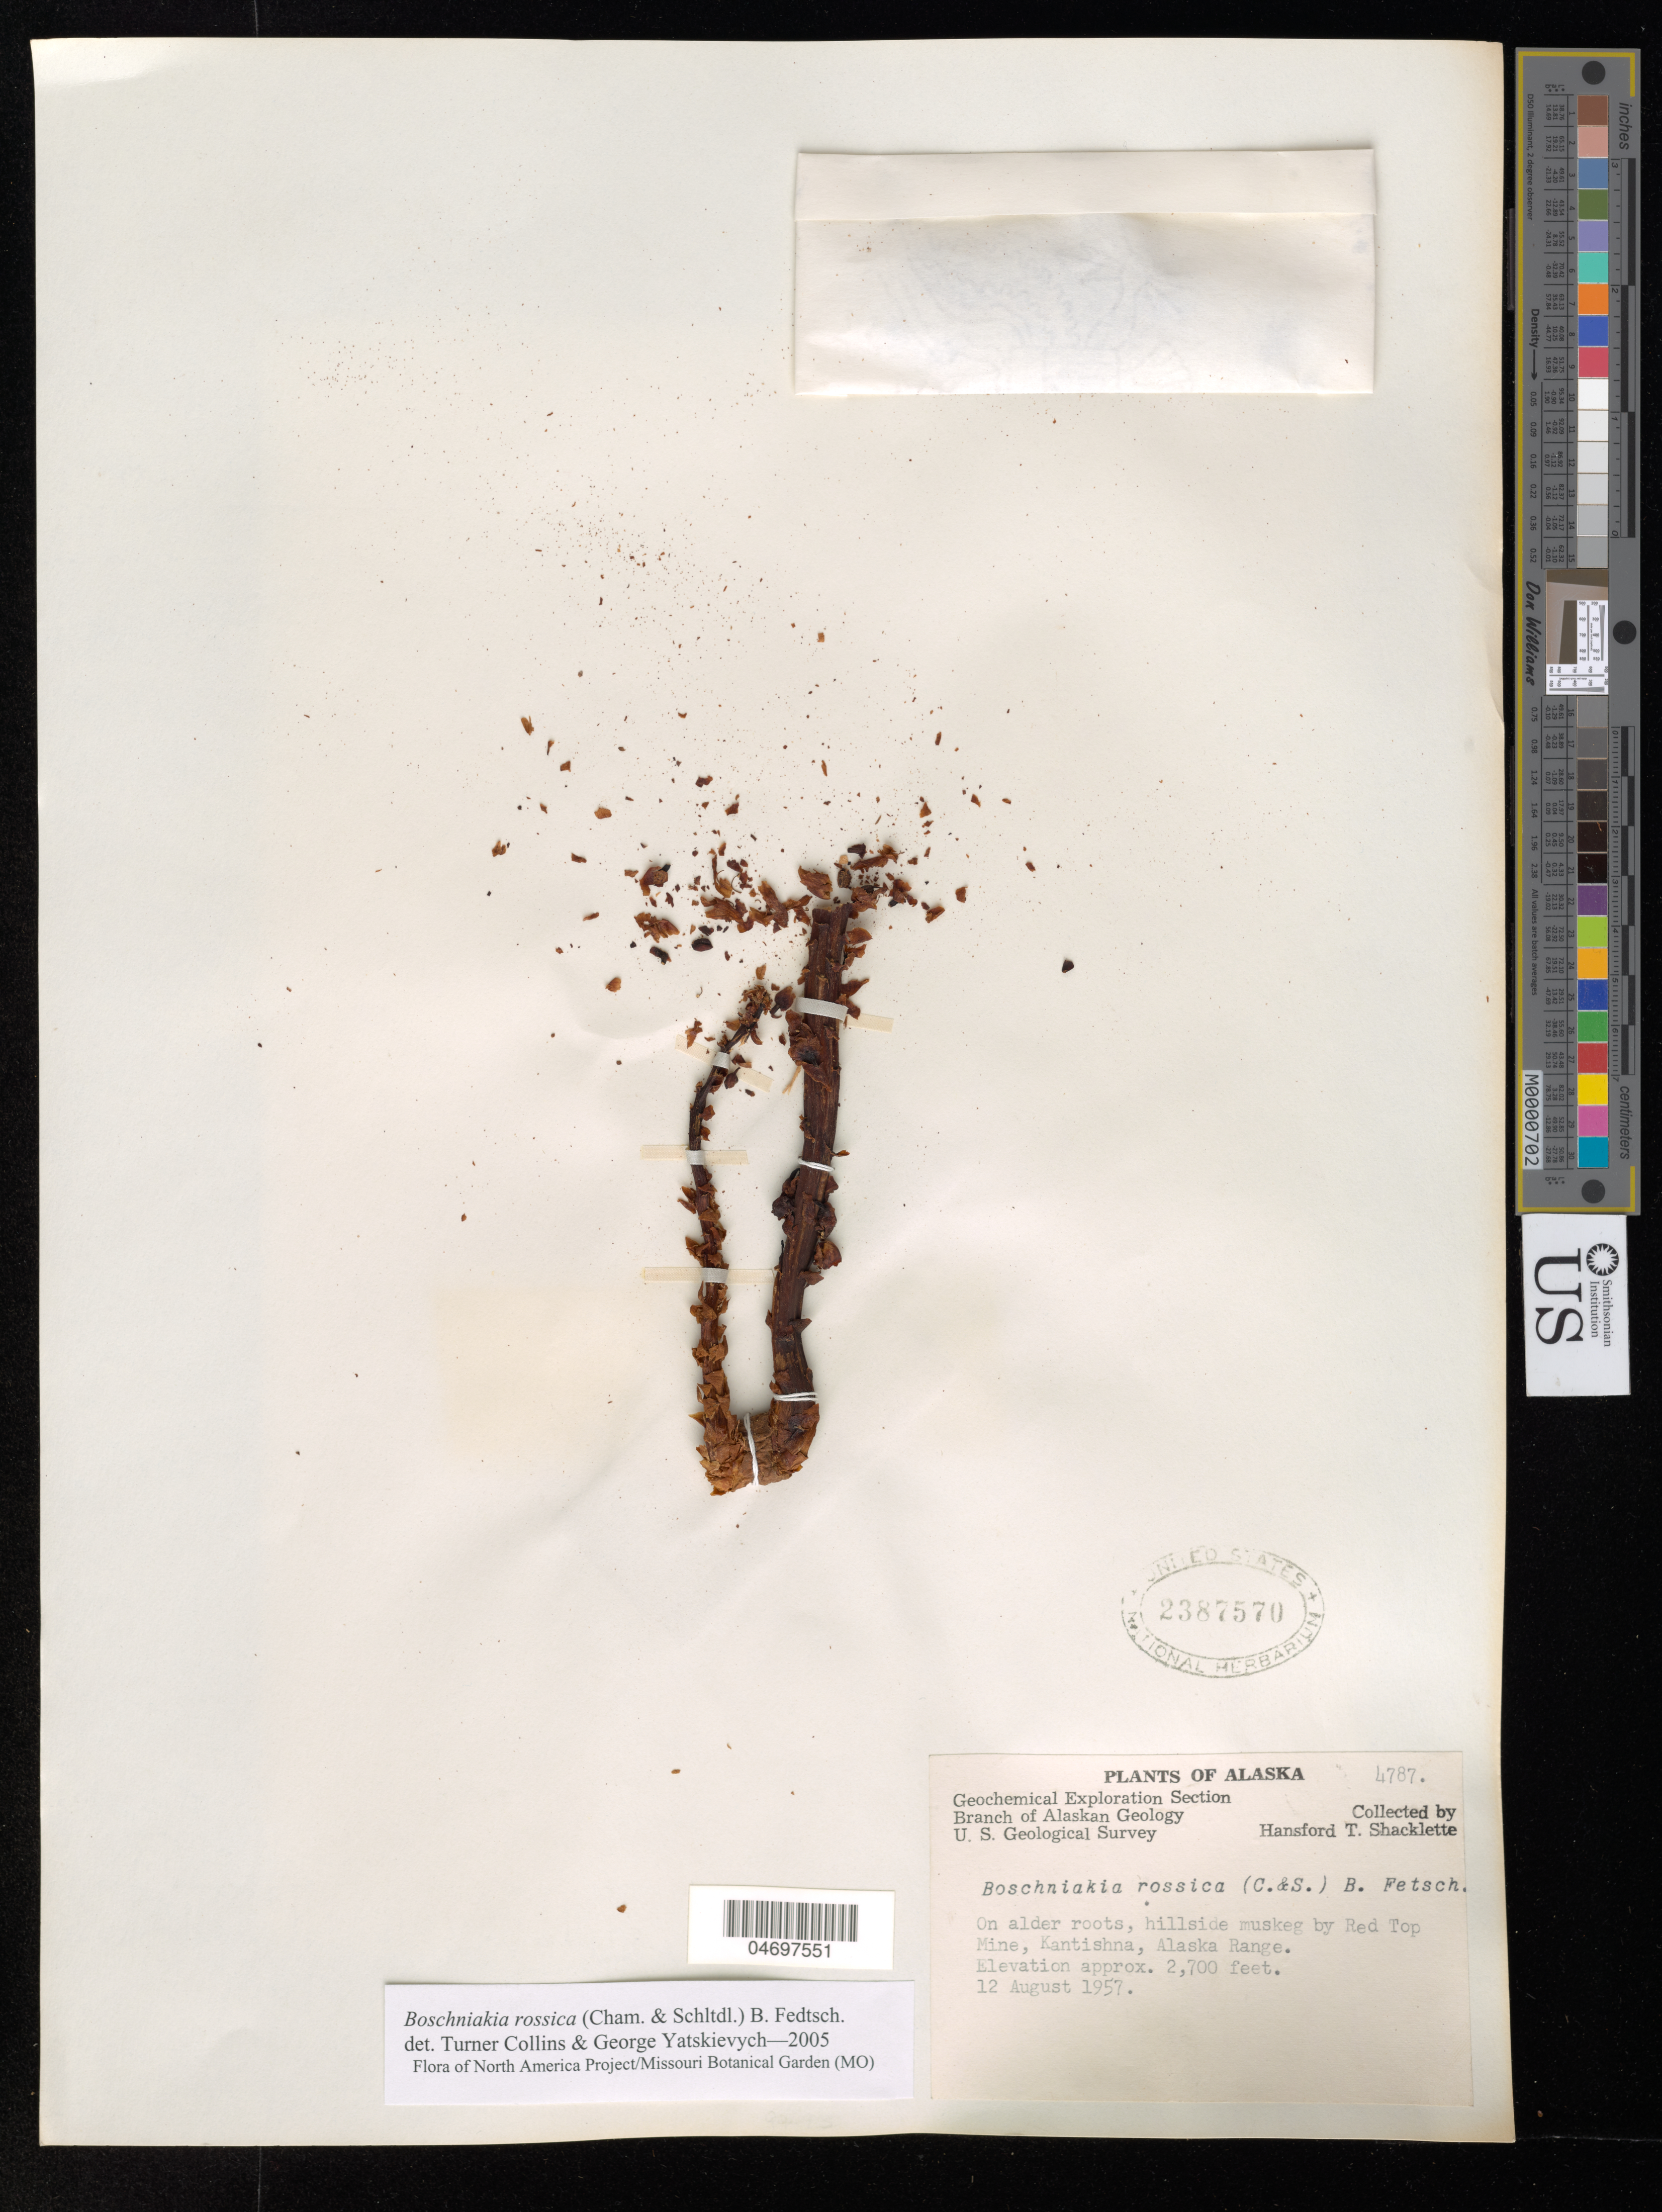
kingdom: Plantae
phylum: Tracheophyta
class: Magnoliopsida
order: Lamiales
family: Orobanchaceae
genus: Boschniakia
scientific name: Boschniakia rossica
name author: (Cham. & Schltdl.) B. Fedtsch.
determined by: Collins, L. T.; Yatskievych, G. A.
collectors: H. Shacklette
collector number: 4787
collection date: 1957-08-12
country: United States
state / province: Alaska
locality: In dense moss mat over schist talus slope, near Red Top Mine, Kantisha, Alaska Range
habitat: Hillside muskeg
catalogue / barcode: US 2387570